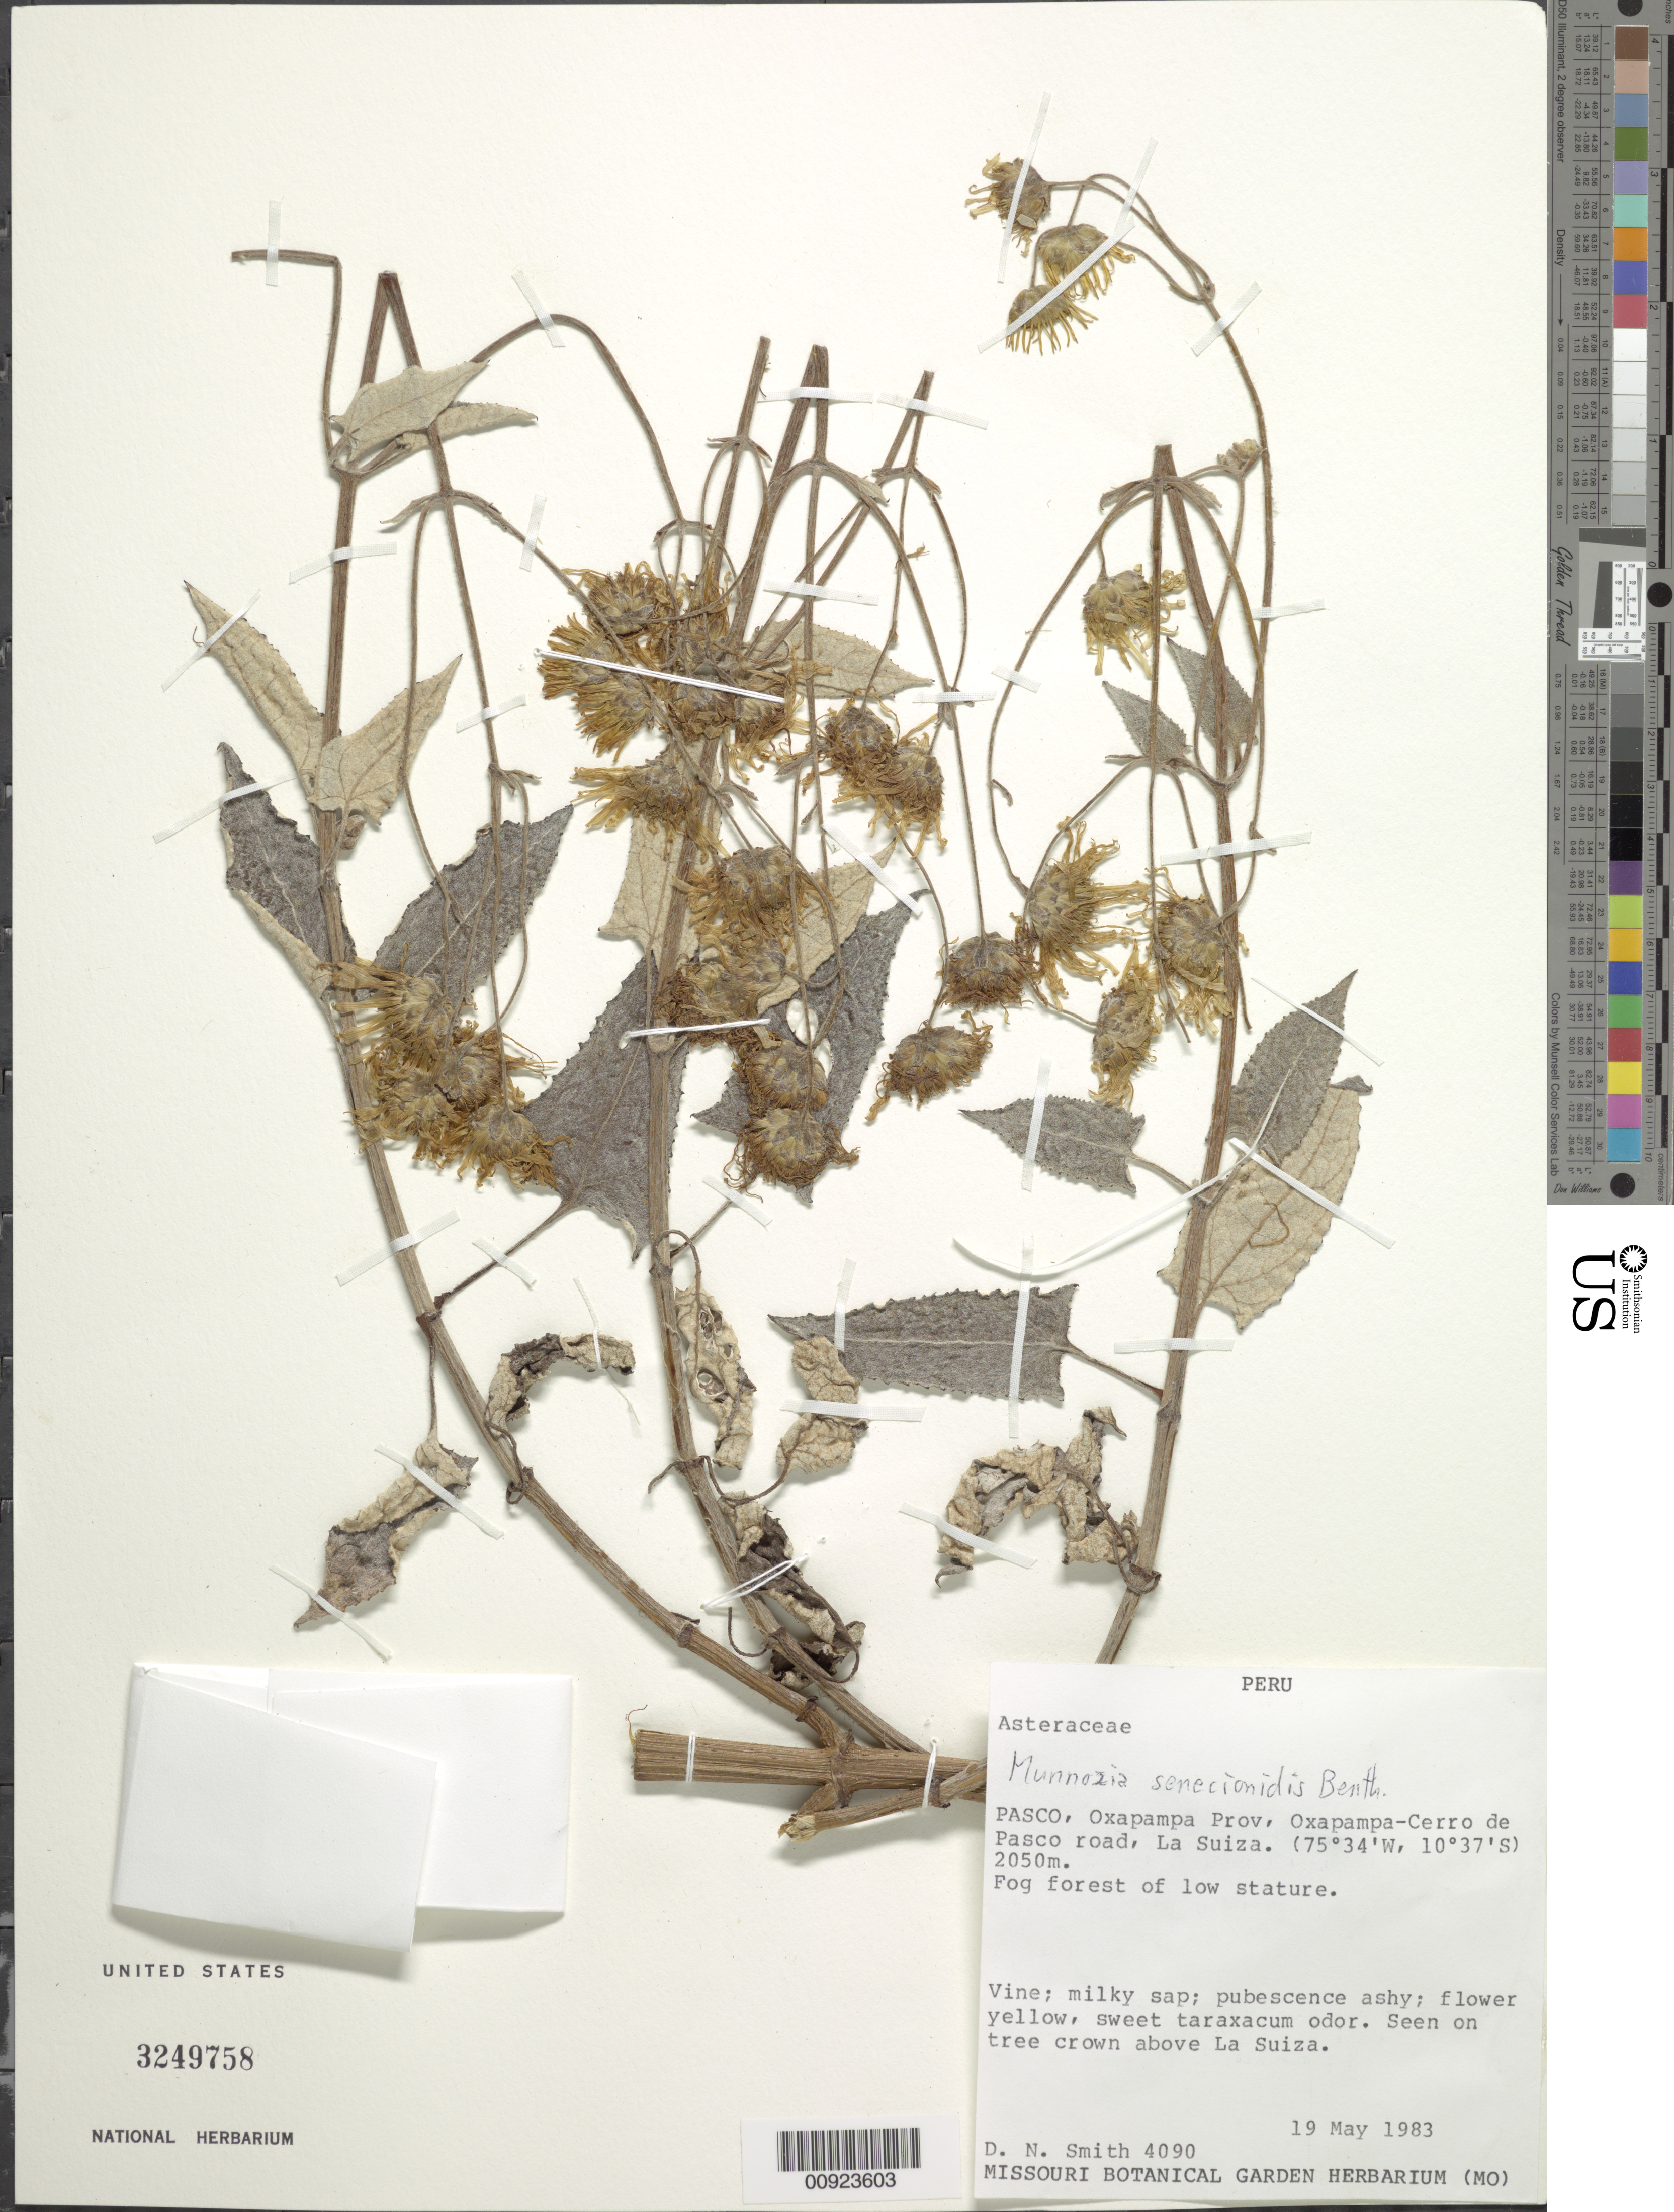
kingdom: Plantae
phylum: Tracheophyta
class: Magnoliopsida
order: Asterales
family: Asteraceae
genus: Munnozia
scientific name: Munnozia senecionidis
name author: Benth.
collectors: D. Smith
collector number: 4090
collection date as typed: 19 May 1983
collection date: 1983-05-19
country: Peru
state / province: Pasco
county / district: Oxapampa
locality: Oxapampa - Cerro de Pasco road, La Suiza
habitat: Fog forest of low stature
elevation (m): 2050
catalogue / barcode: US 3249758